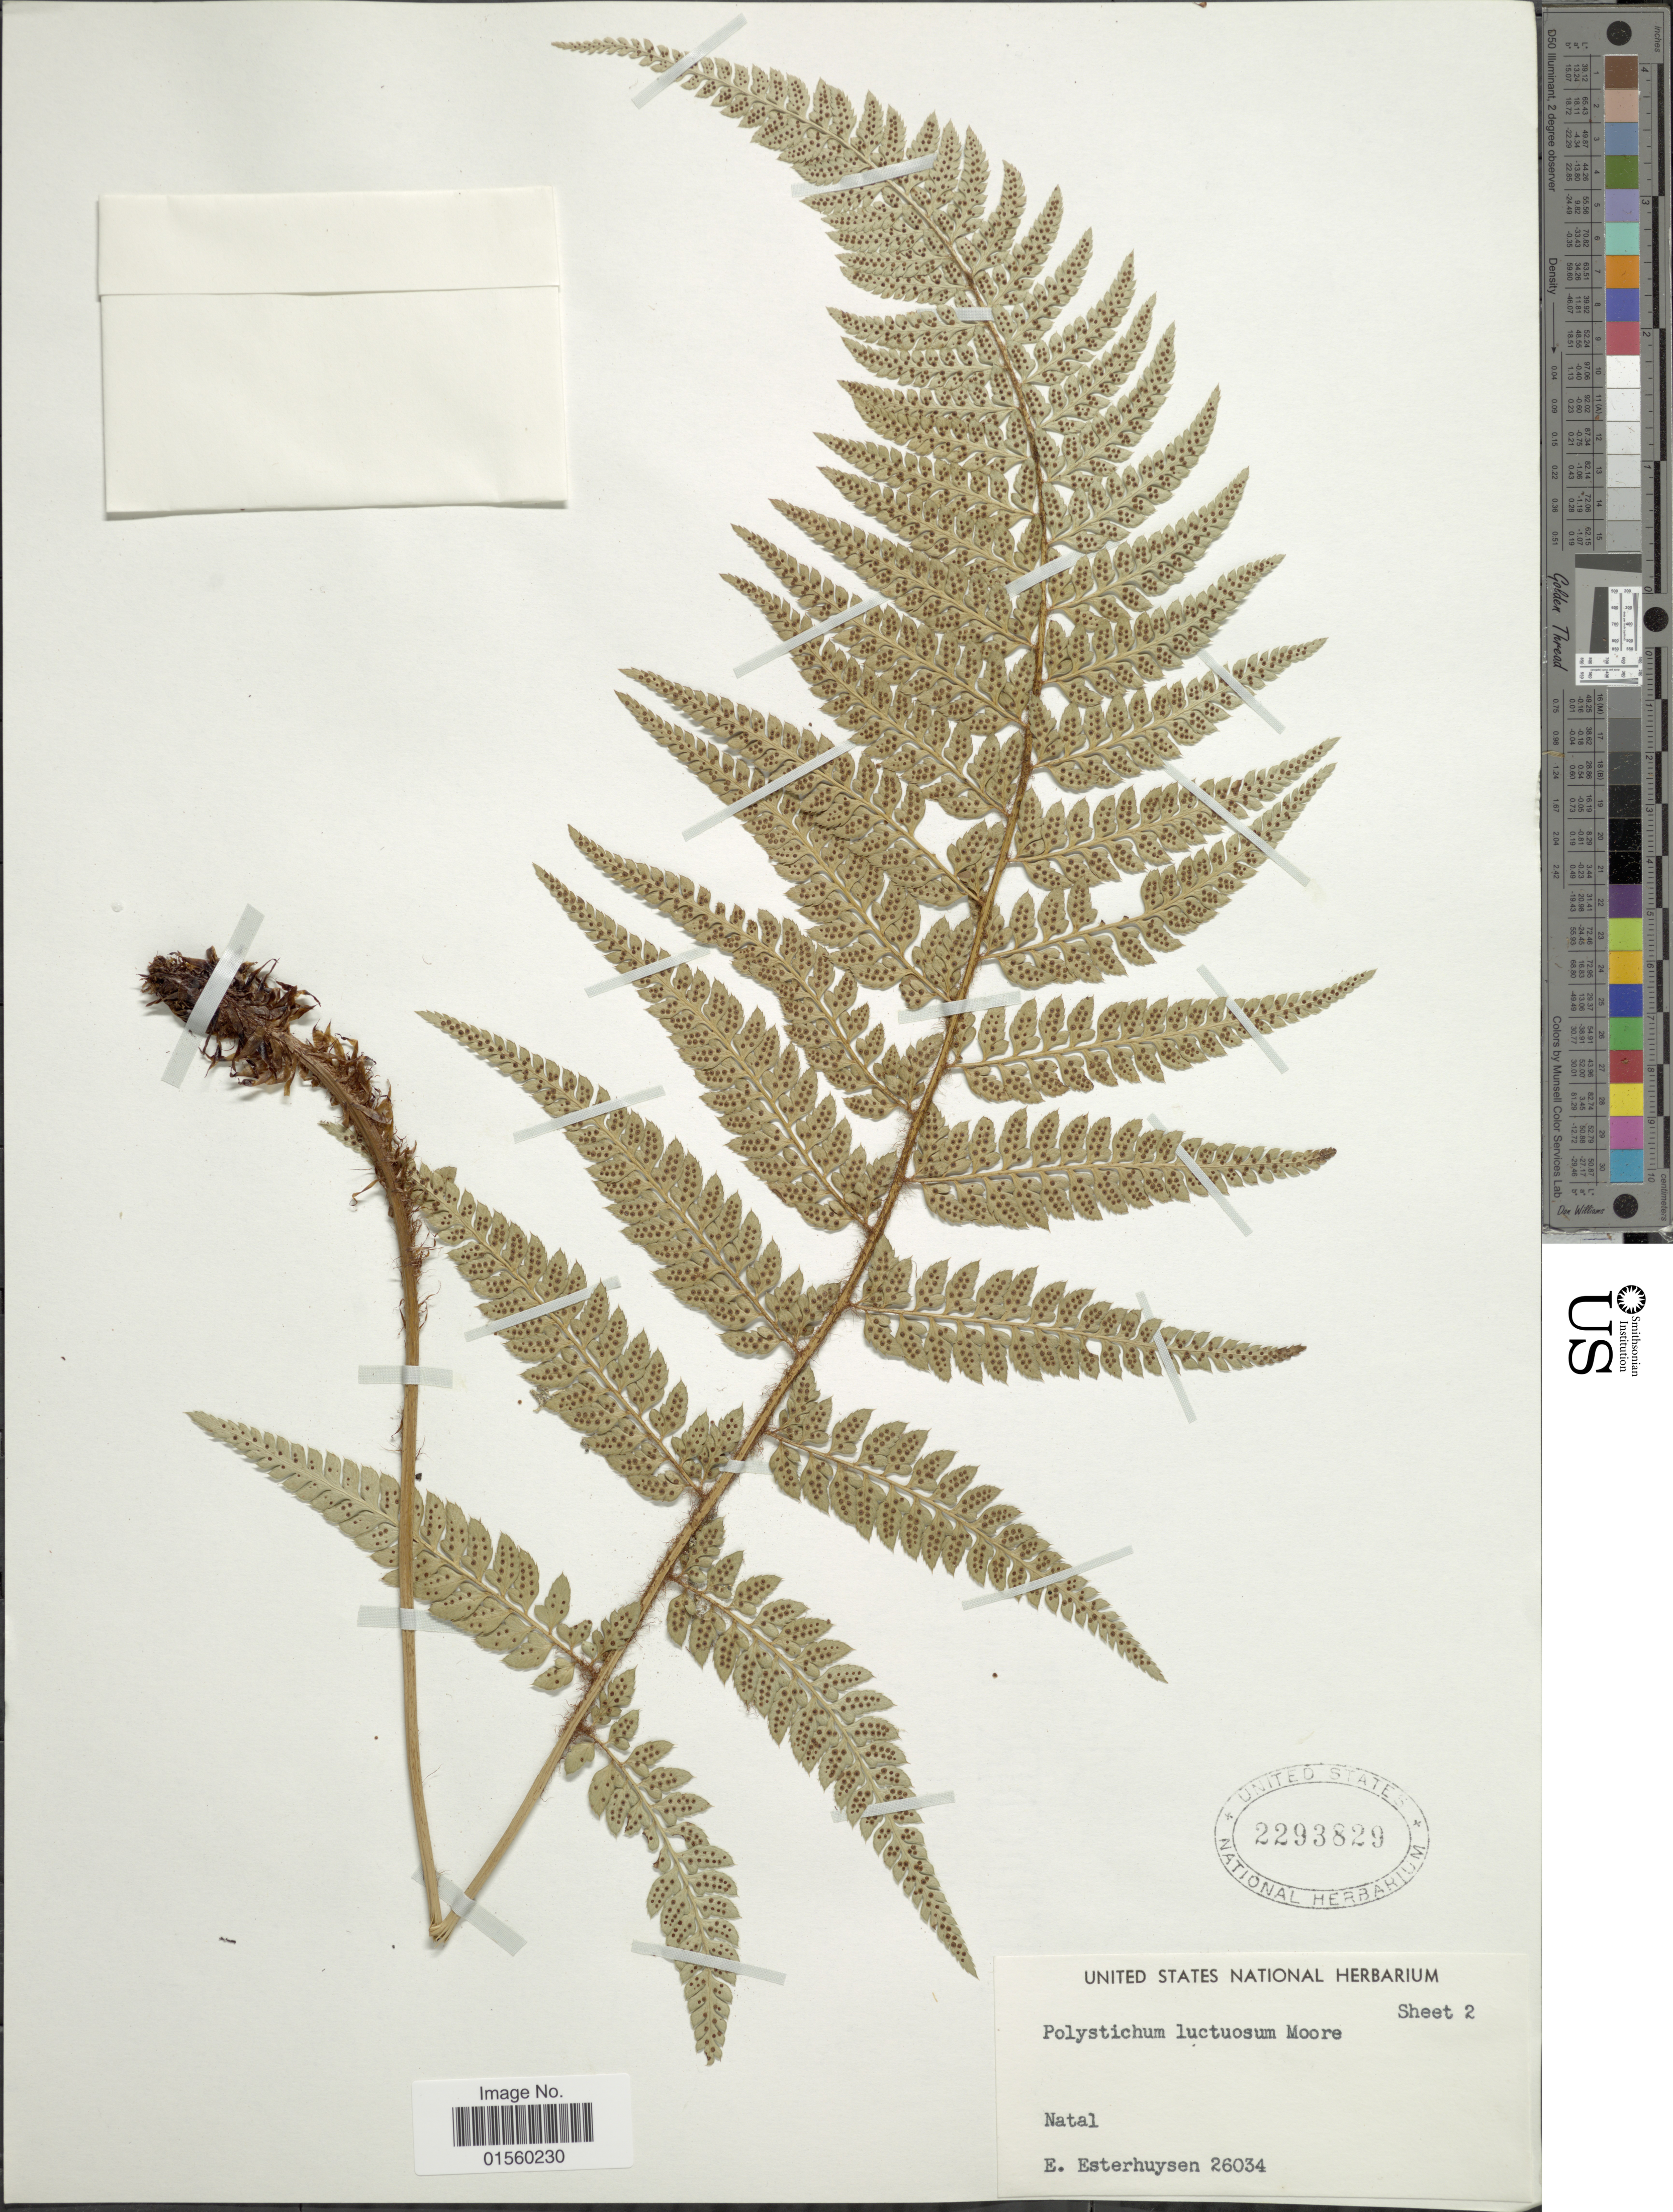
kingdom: Plantae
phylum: Tracheophyta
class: Polypodiopsida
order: Polypodiales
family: Dryopteridaceae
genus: Polystichum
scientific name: Polystichum luctuosum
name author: (Kunze) T. Moore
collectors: E. E. Esterhuysen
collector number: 26034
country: South Africa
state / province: KwaZulu-Natal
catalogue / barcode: US 2293829